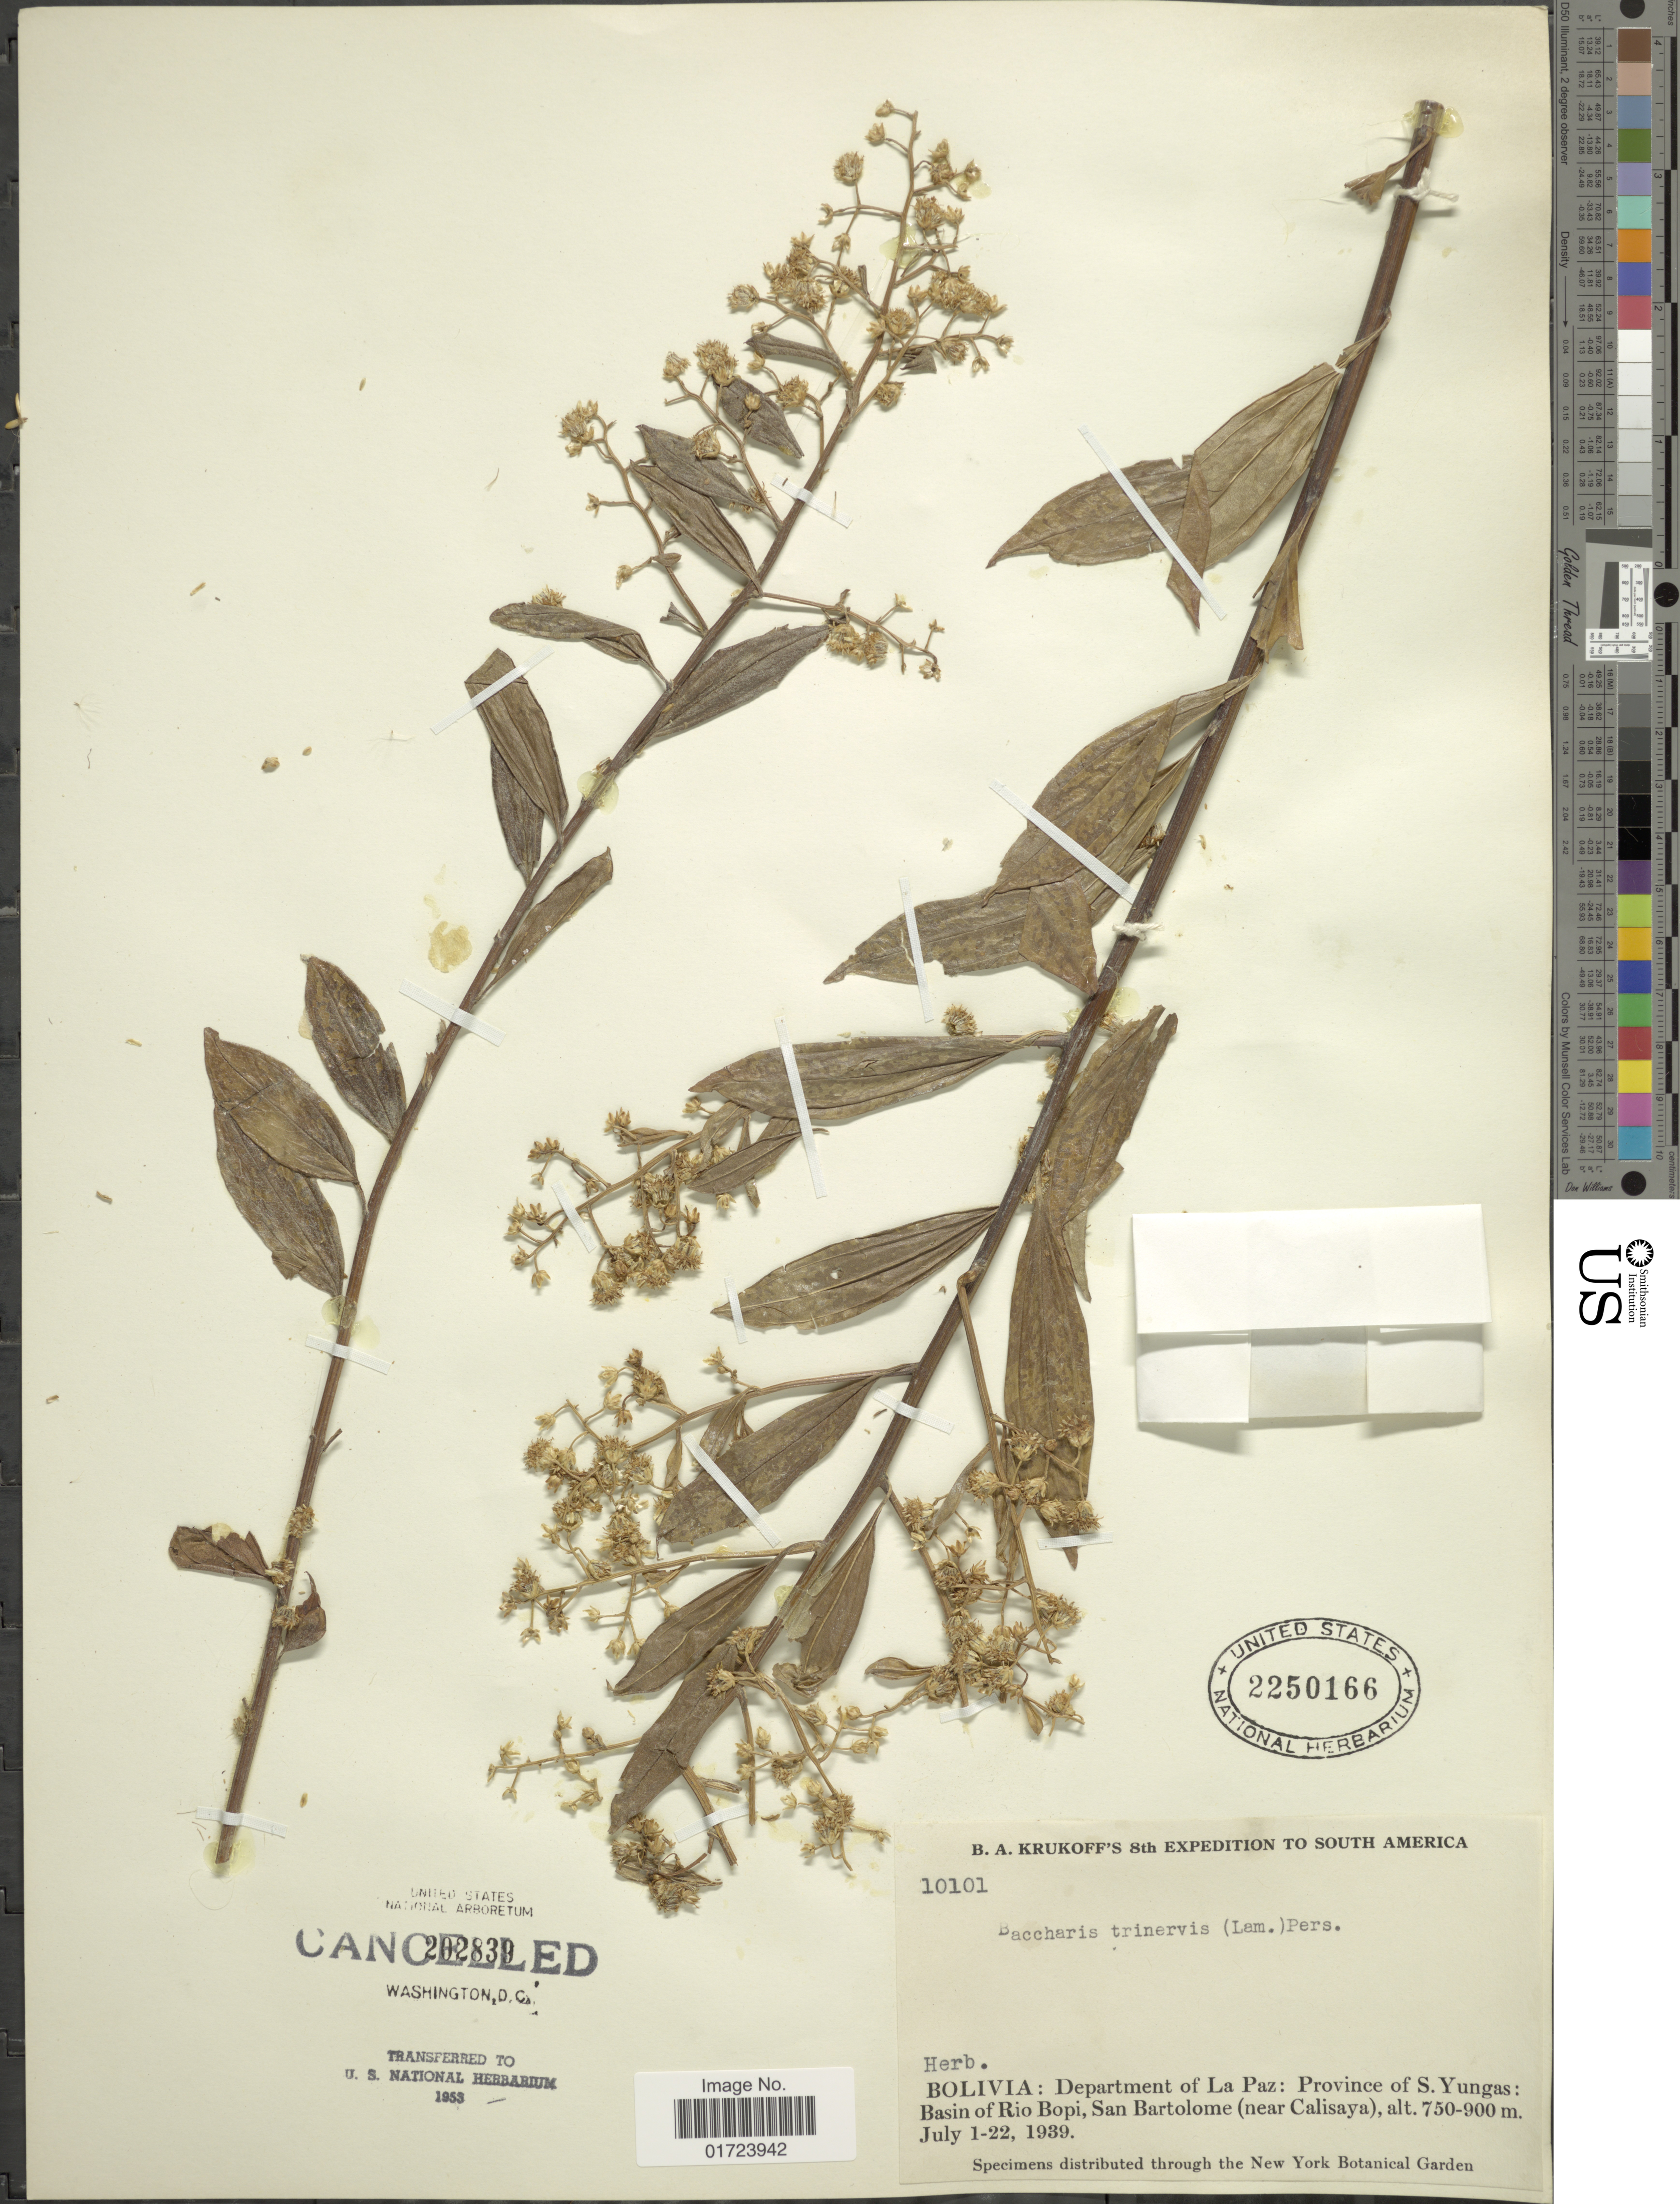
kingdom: Plantae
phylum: Tracheophyta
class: Magnoliopsida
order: Asterales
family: Asteraceae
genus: Baccharis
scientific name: Baccharis trinervis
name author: (Lam.) Pers.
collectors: B. A. Krukoff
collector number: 10101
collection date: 1939-07-01/1939-07-22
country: Bolivia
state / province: La Paz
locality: Bolivia: Department of La Paz: Province of S. Yungas: Basin of Rio Bopi, San Bartolome (near Calisaya).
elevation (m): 750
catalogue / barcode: US 2250166